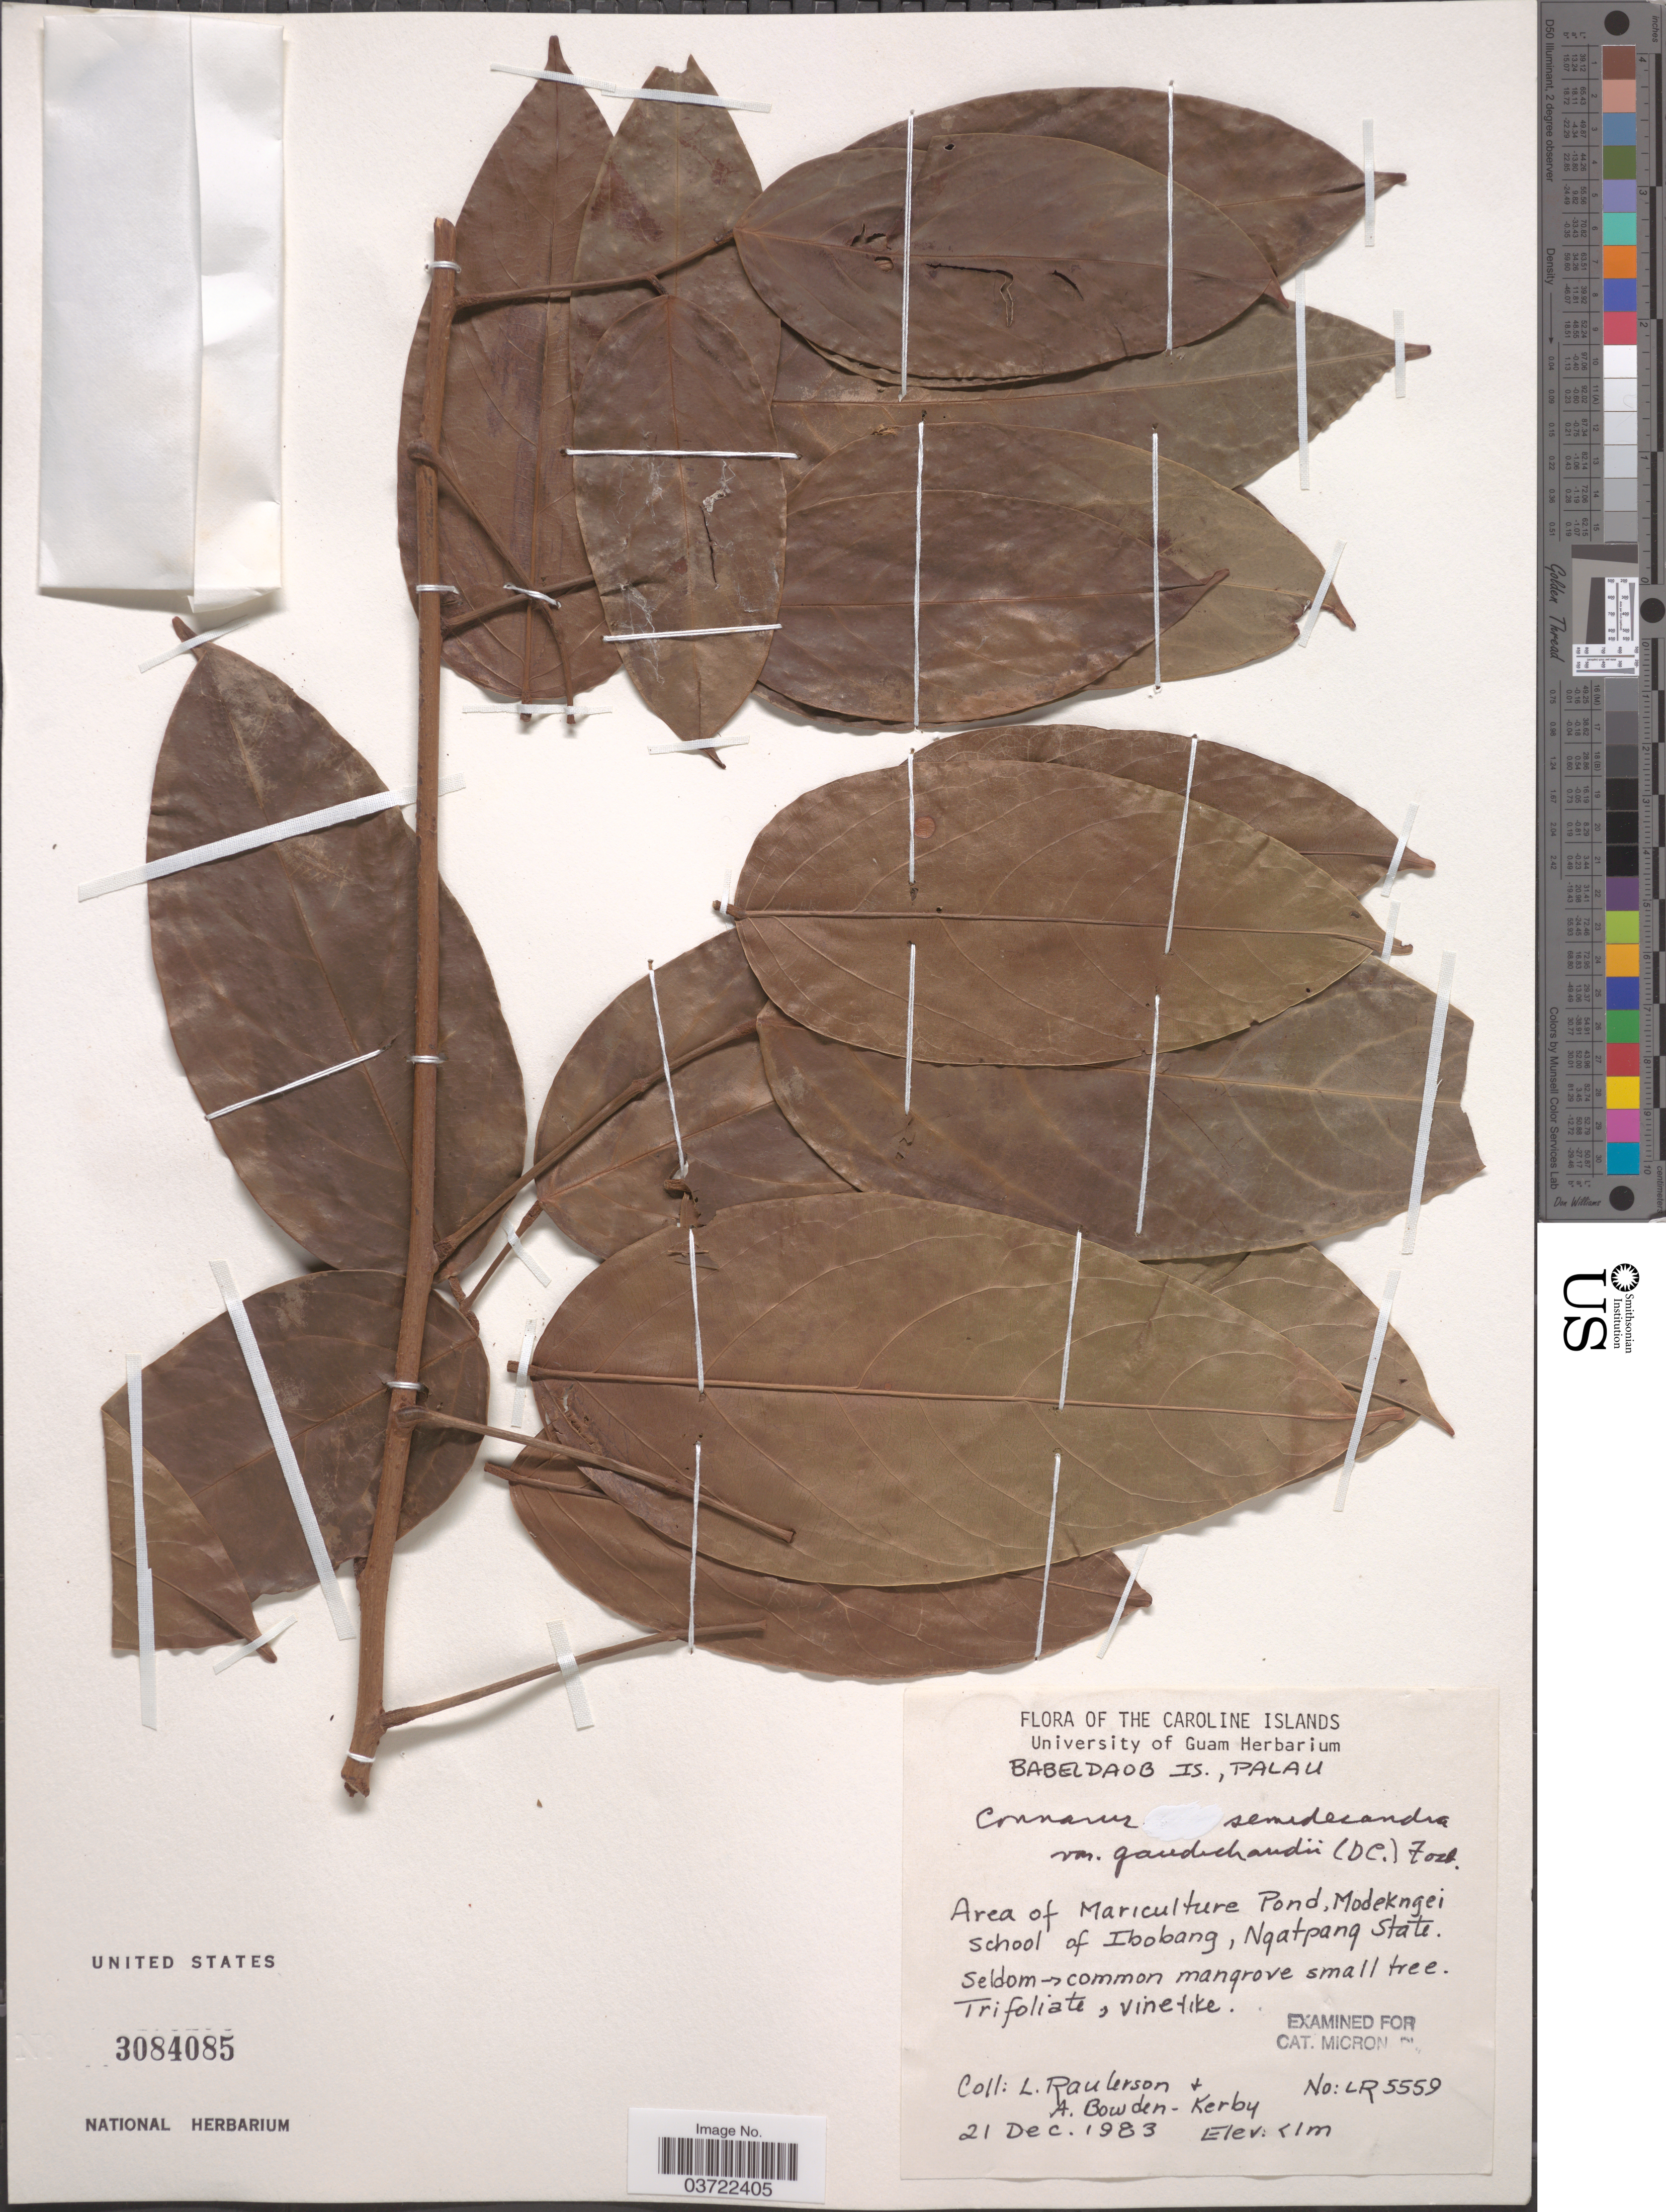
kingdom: Plantae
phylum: Tracheophyta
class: Magnoliopsida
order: Oxalidales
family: Connaraceae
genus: Connarus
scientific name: Connarus semidecandrus var. gaudichaudii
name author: (DC.) Fosberg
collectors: L. Raulerson & A. Bowden-Kerby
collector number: LR5559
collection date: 1983-12-21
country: Palau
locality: Caroline Islands. Babeldaob Is., Palau. Area of Mariculture Pond, Modekngei school of Ibobang, Ngatpang State.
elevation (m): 1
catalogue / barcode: US 3084085